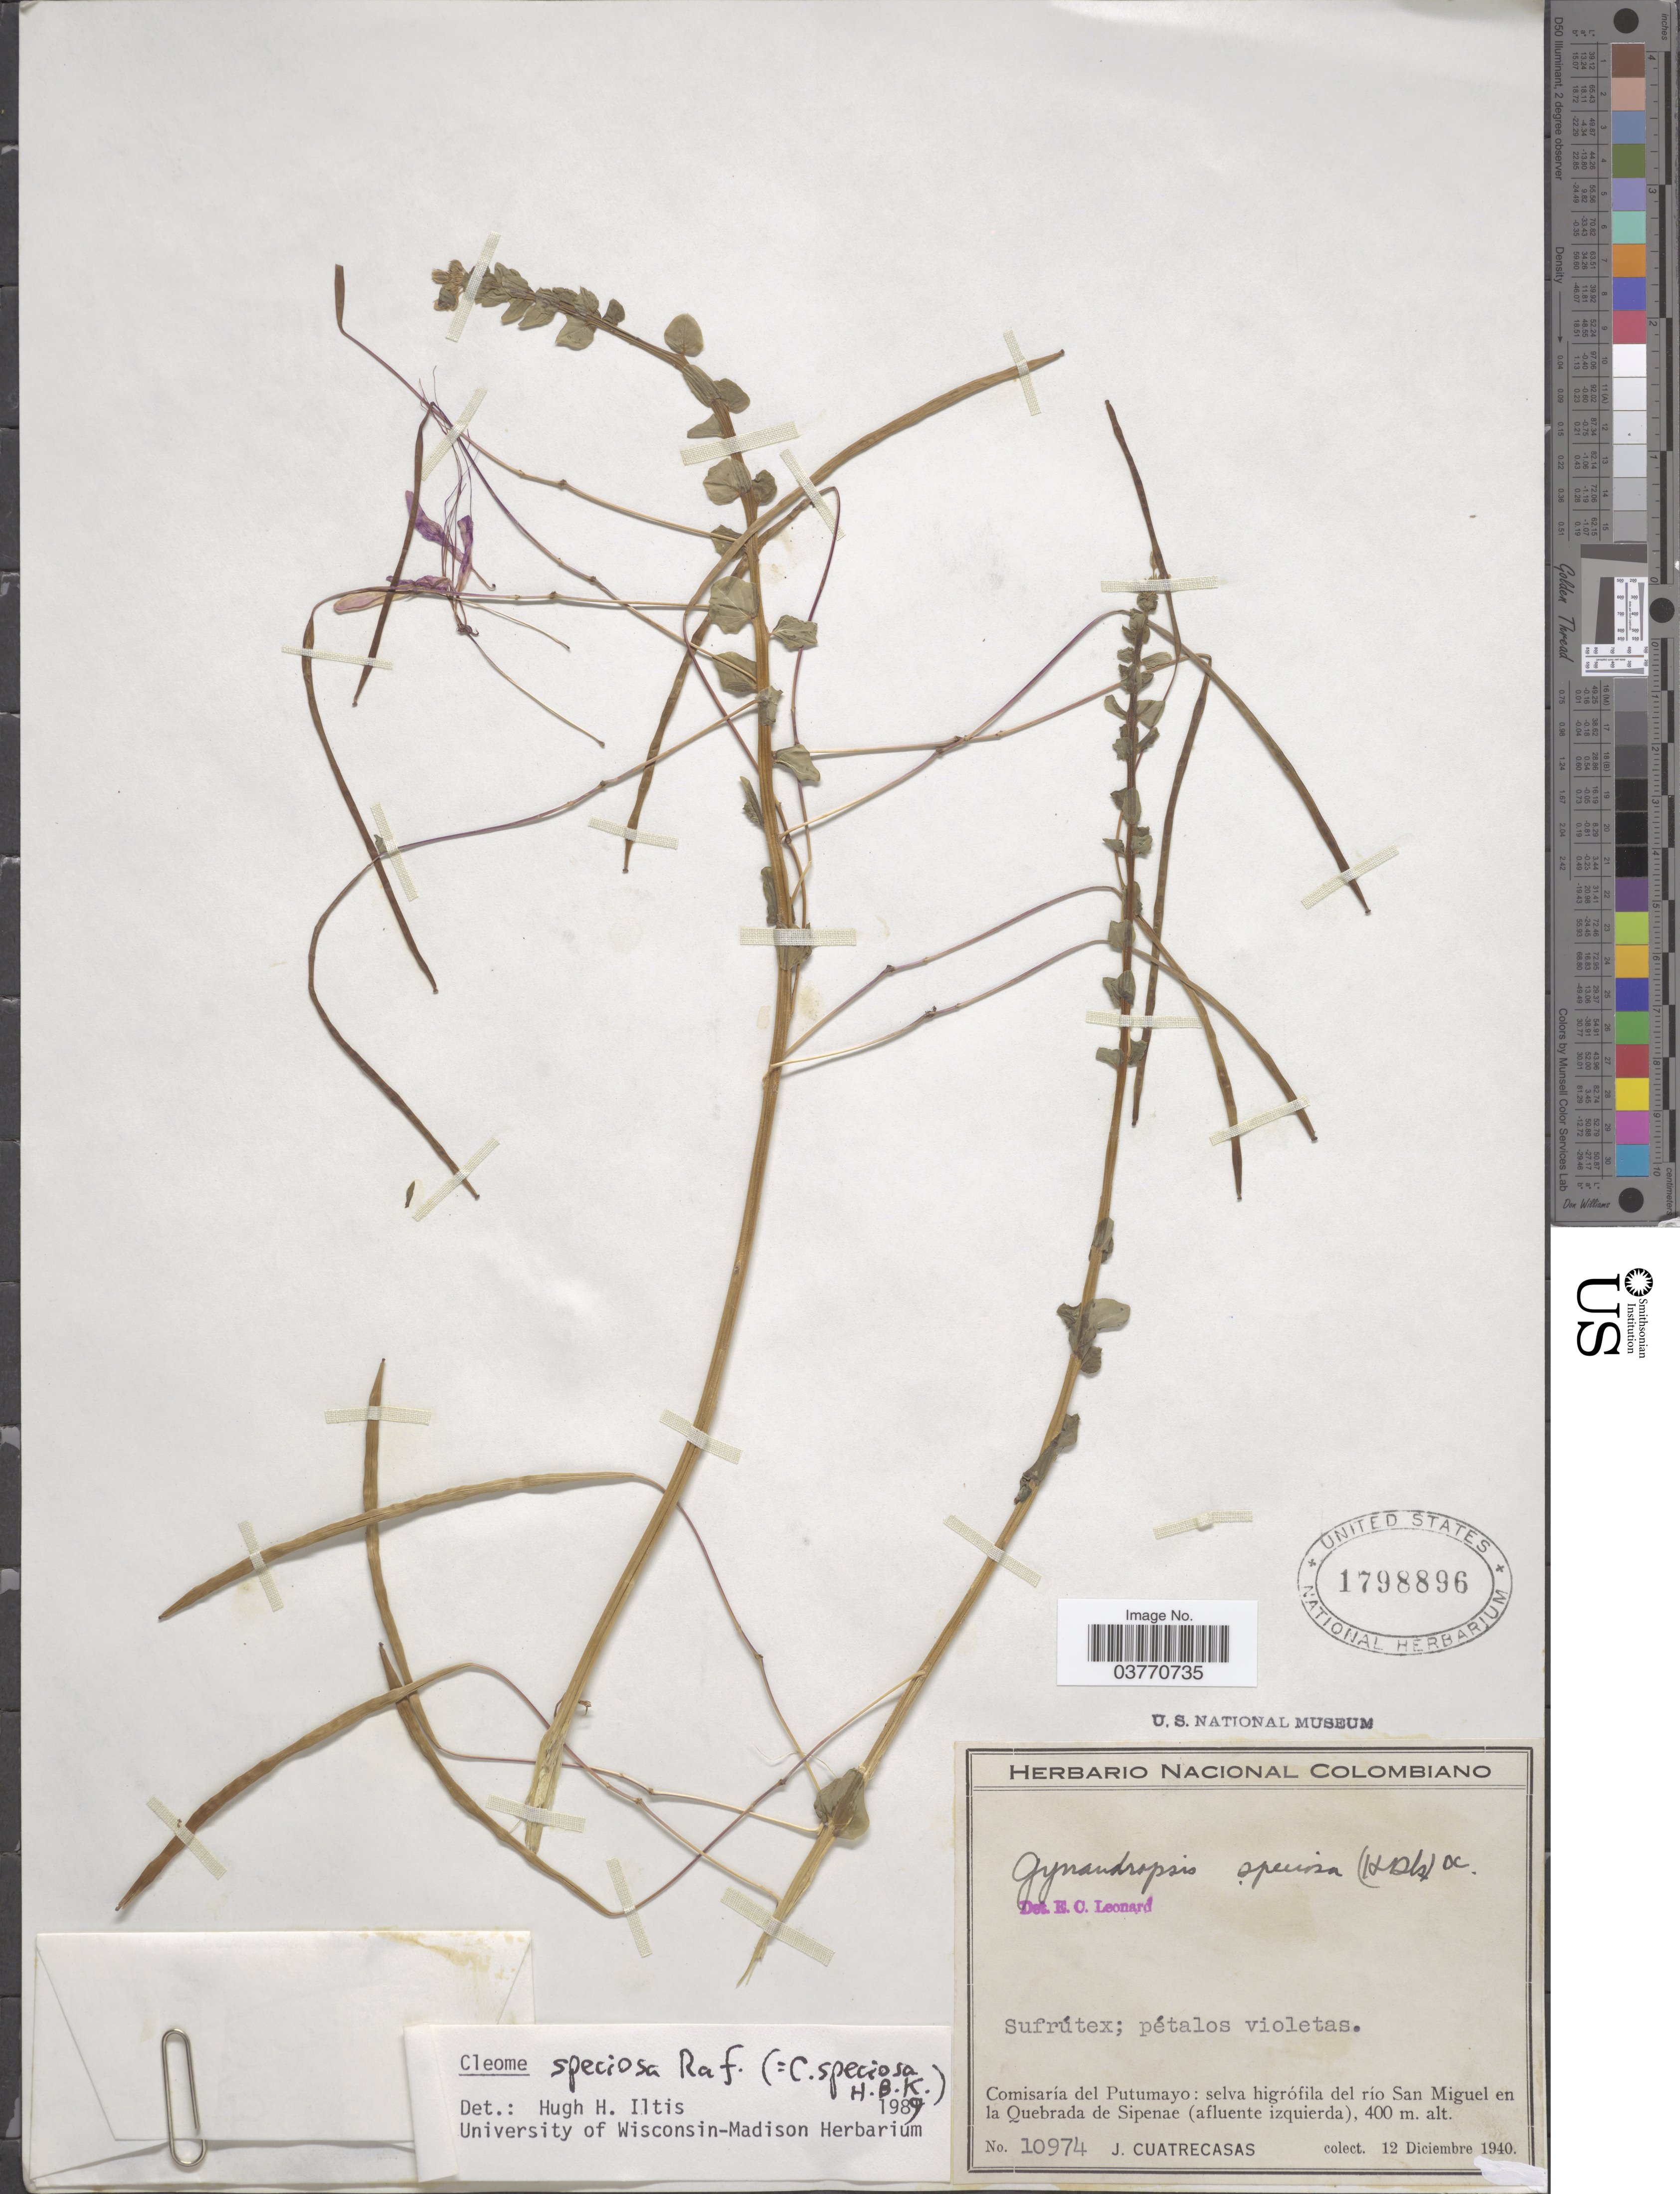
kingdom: Plantae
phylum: Tracheophyta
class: Magnoliopsida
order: Brassicales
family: Cleomaceae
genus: Cleoserrata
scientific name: Cleoserrata speciosa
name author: (Raf.) Iltis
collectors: J. Cuatrecasas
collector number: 10974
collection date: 1940-12-12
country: Colombia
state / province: Putumayo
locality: Comisaría del Putumayo: selva higrófila del río San Miguel en la Quebrada de Sipenae (afluente izquierda).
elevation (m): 400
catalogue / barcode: US 1798896